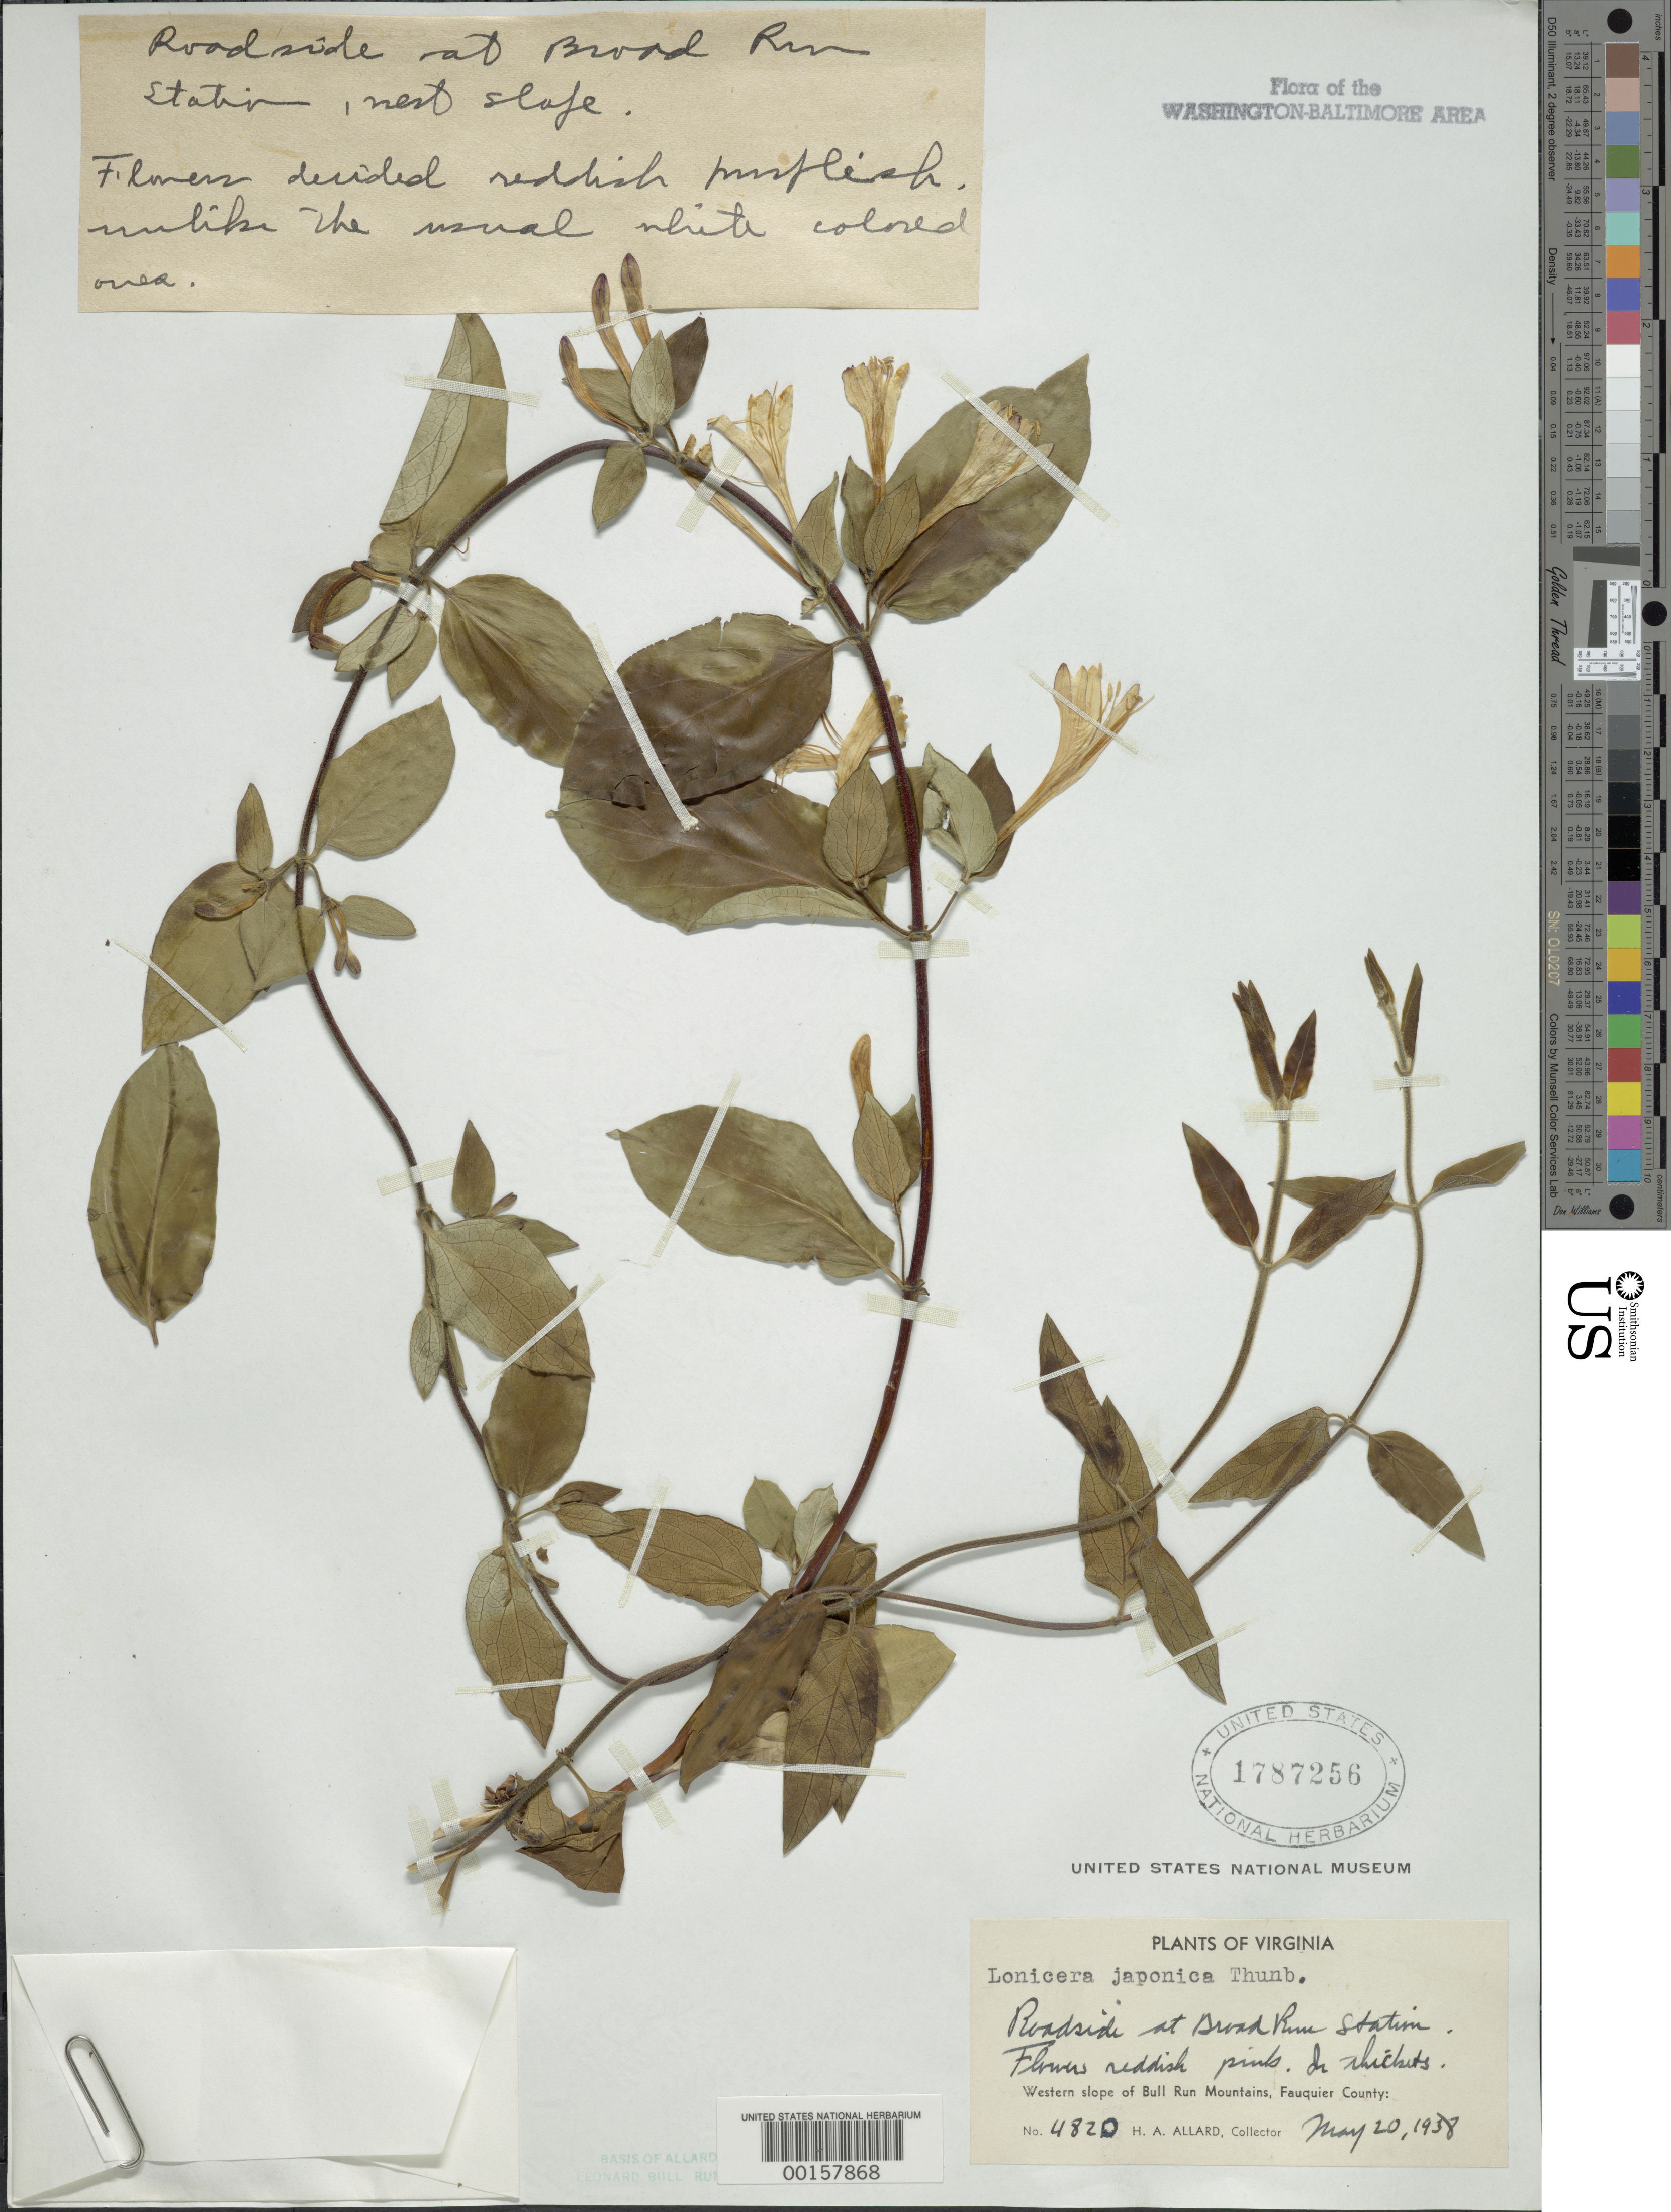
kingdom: Plantae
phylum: Tracheophyta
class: Magnoliopsida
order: Dipsacales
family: Caprifoliaceae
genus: Lonicera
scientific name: Lonicera japonica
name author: Thunb.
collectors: H. A. Allard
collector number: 48201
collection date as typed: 20 May 1938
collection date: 1938-05-20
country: United States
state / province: Virginia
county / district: Fauquier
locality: Broad Run Station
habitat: Roadside thickets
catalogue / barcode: US 1787256